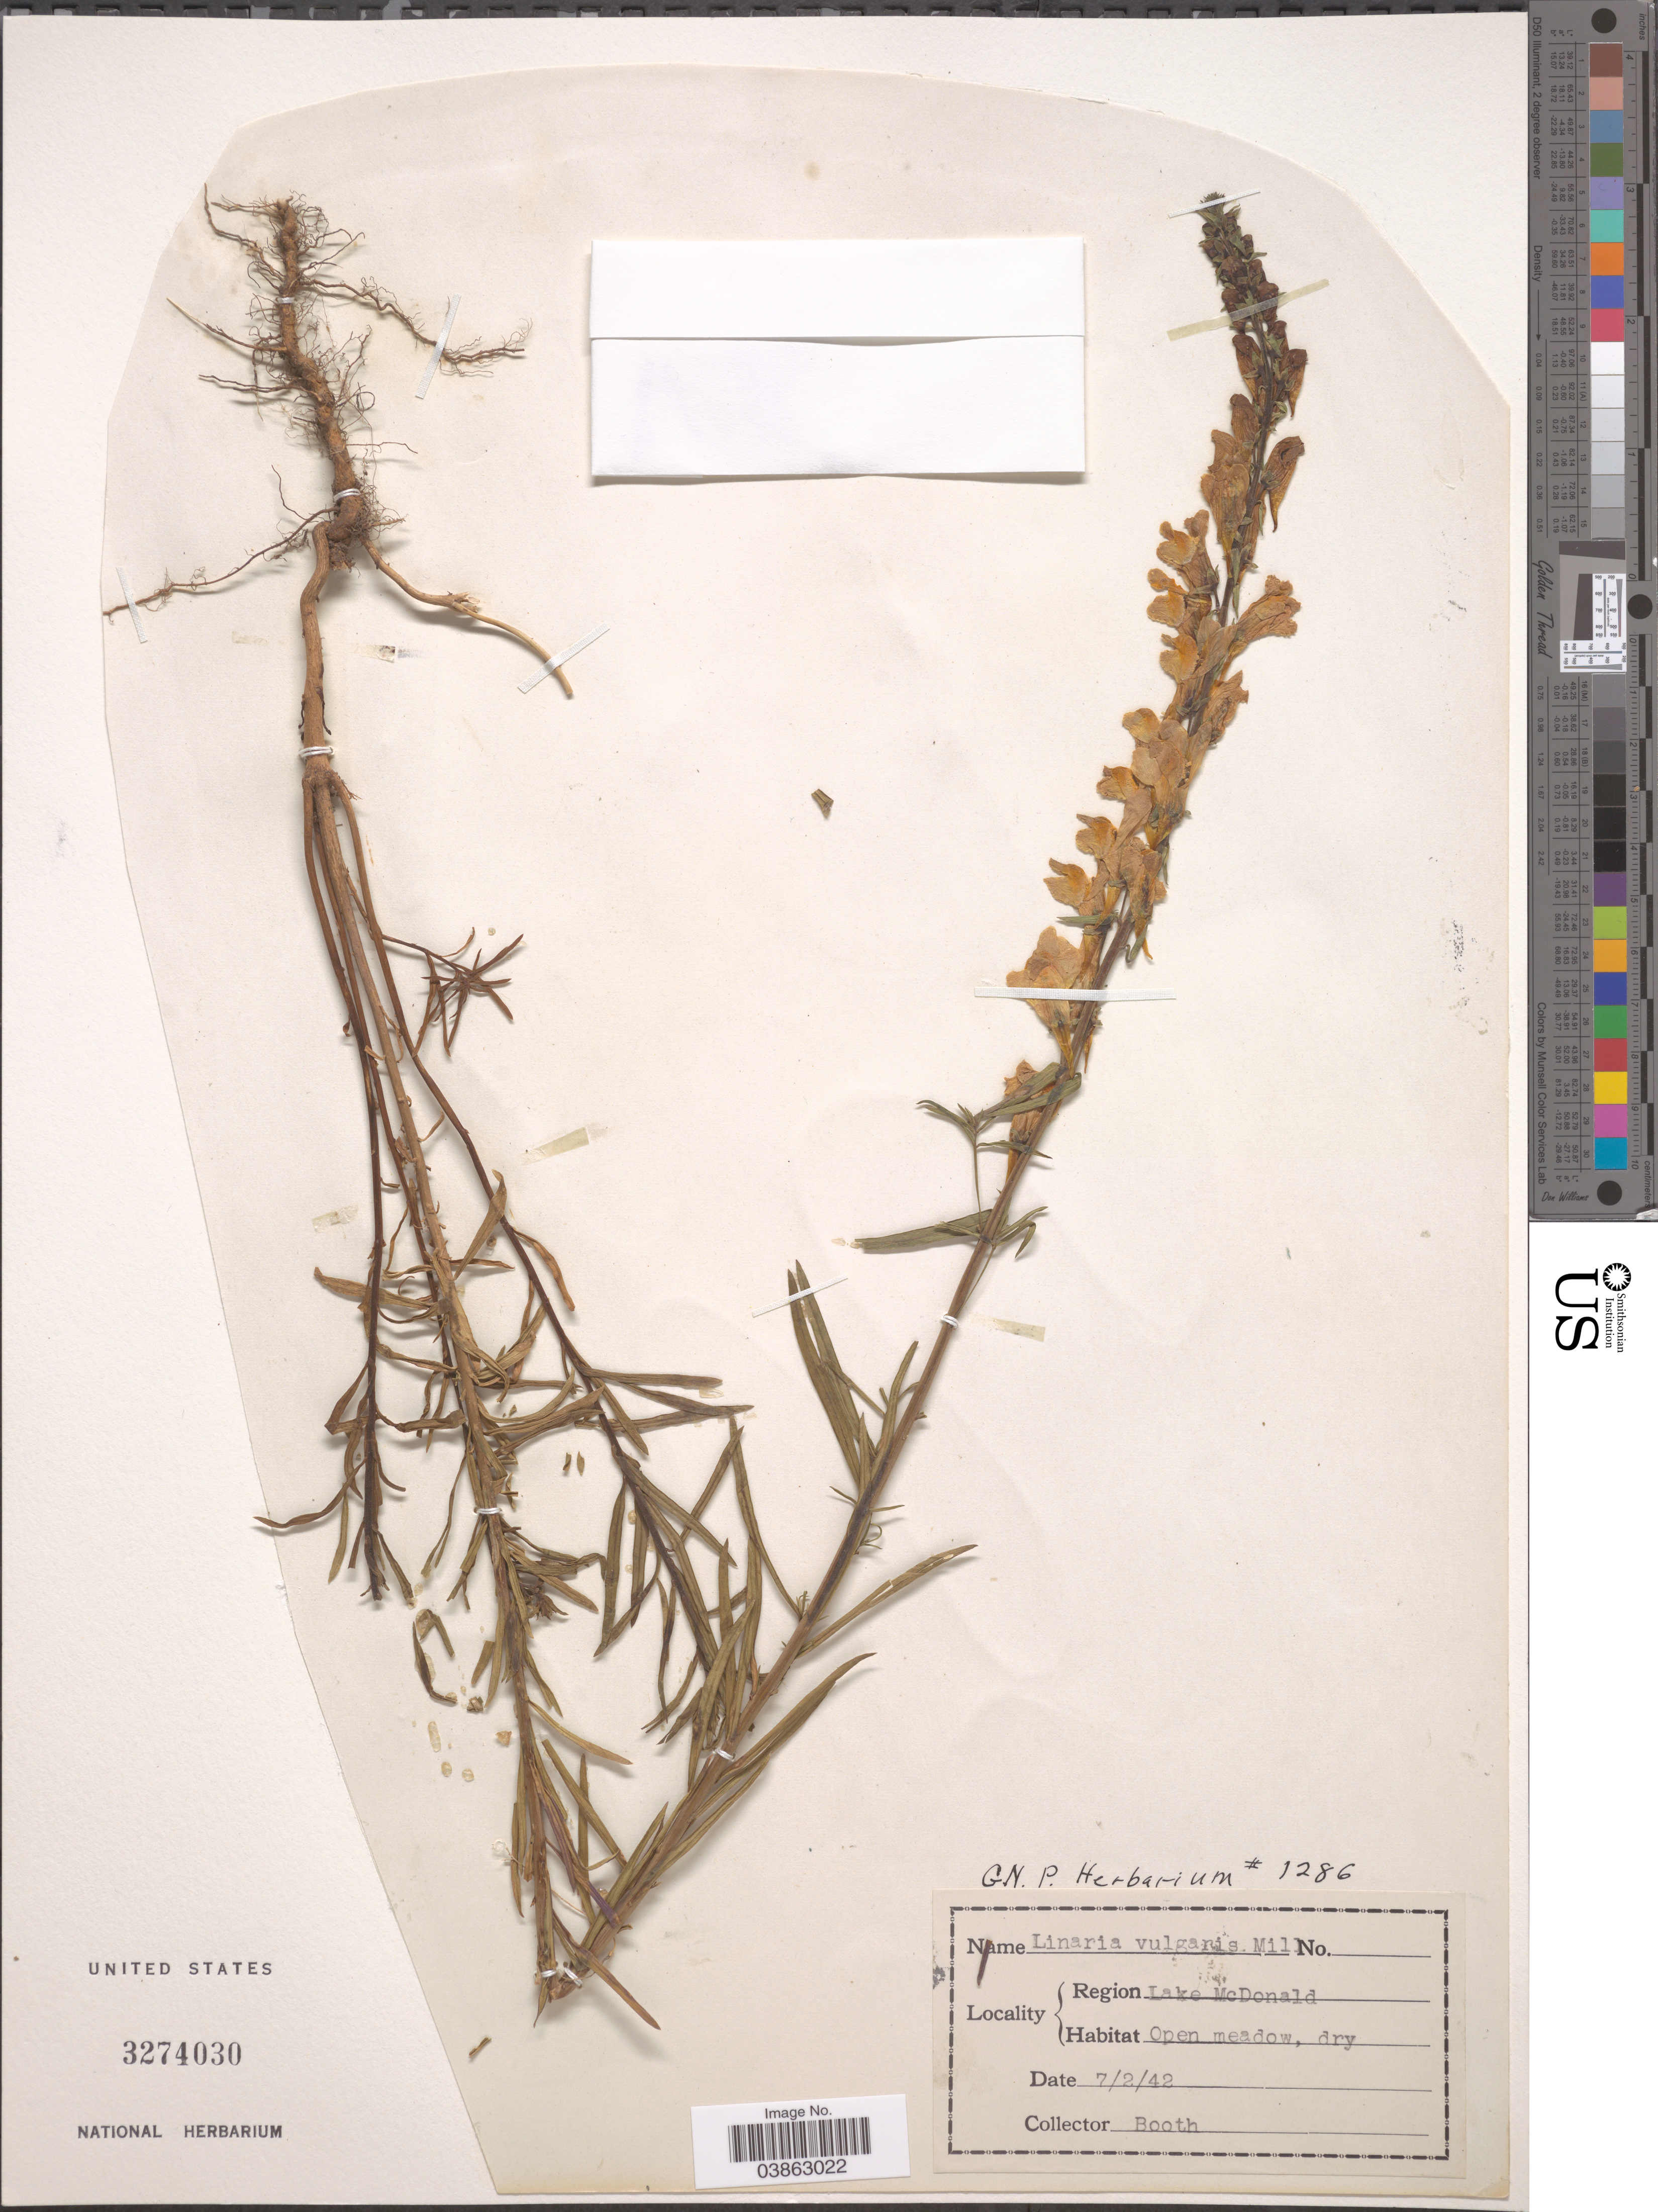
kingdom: Plantae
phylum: Tracheophyta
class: Magnoliopsida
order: Lamiales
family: Plantaginaceae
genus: Linaria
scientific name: Linaria vulgaris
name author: Mill.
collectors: -. Booth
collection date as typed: Transcribed d/m/y: 7/2/42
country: United States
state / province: Montana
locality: Region Lake McDonald.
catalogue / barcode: US 3274030